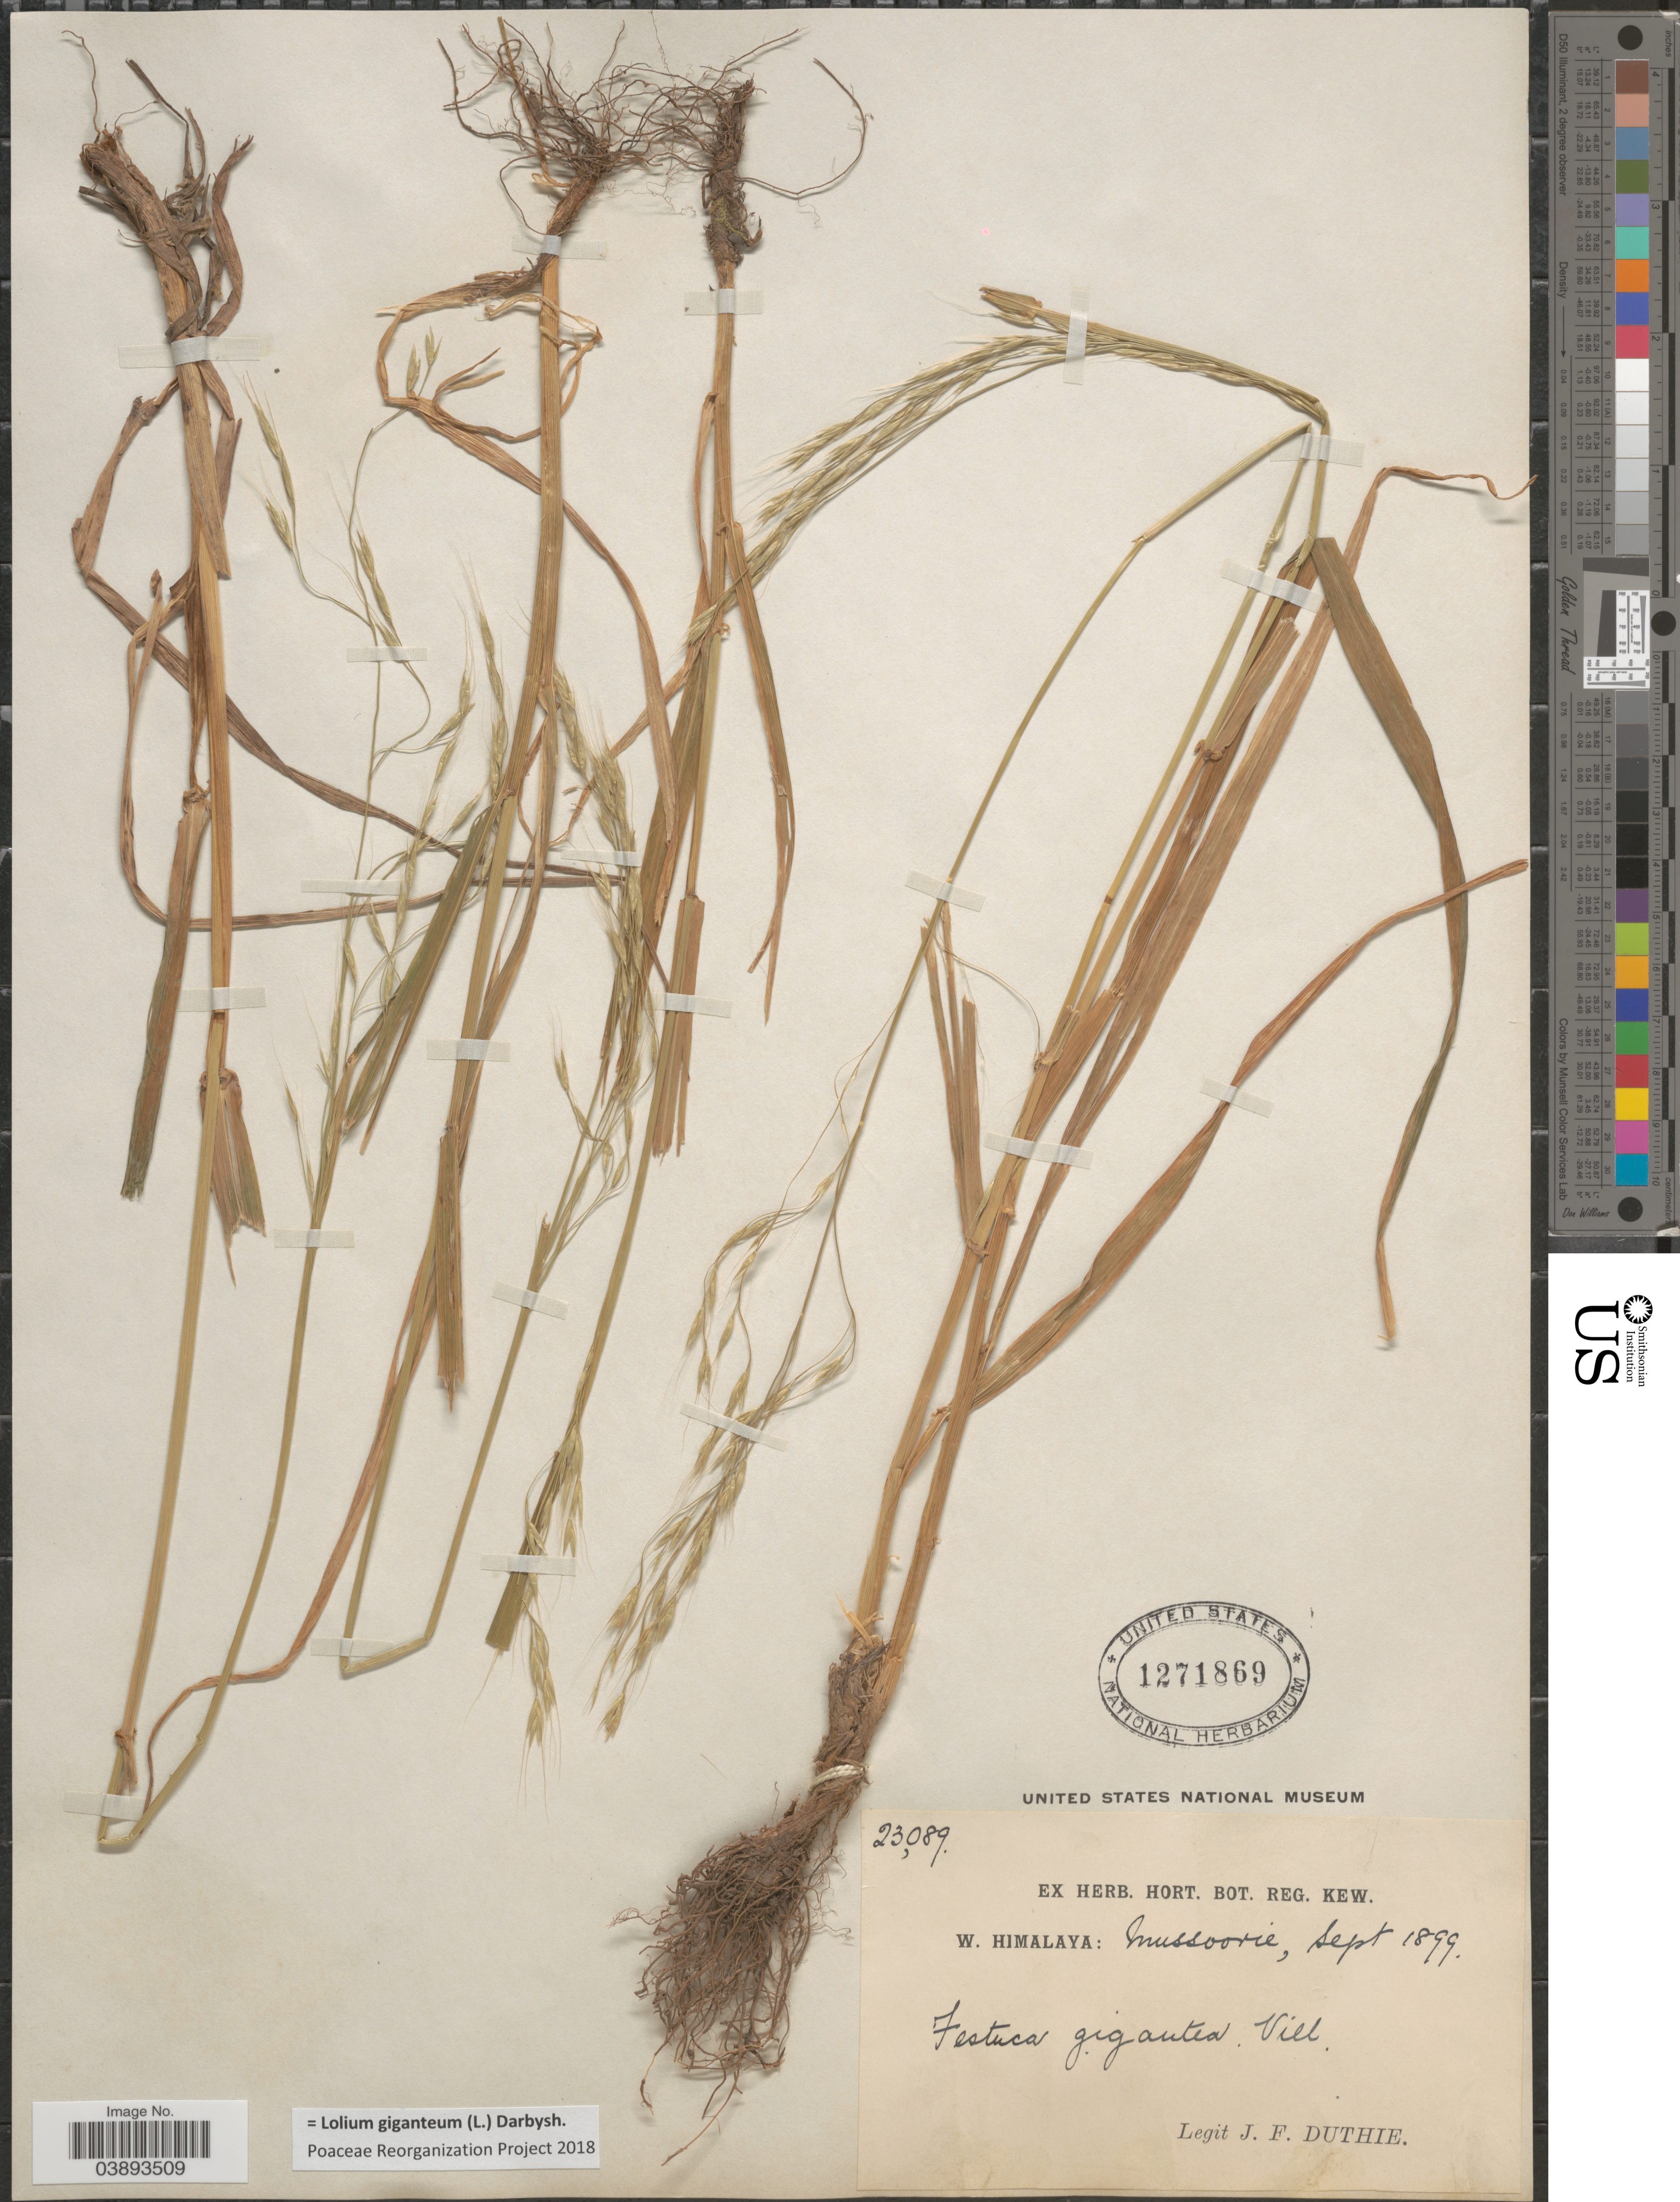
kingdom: Plantae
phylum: Tracheophyta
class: Liliopsida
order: Poales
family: Poaceae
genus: Lolium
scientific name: Lolium giganteum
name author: (L.) Darbysh.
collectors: J. F. Duthie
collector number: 23089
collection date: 1899-09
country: India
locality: W. Himalaya: Mussoorie.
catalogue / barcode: US 1271869